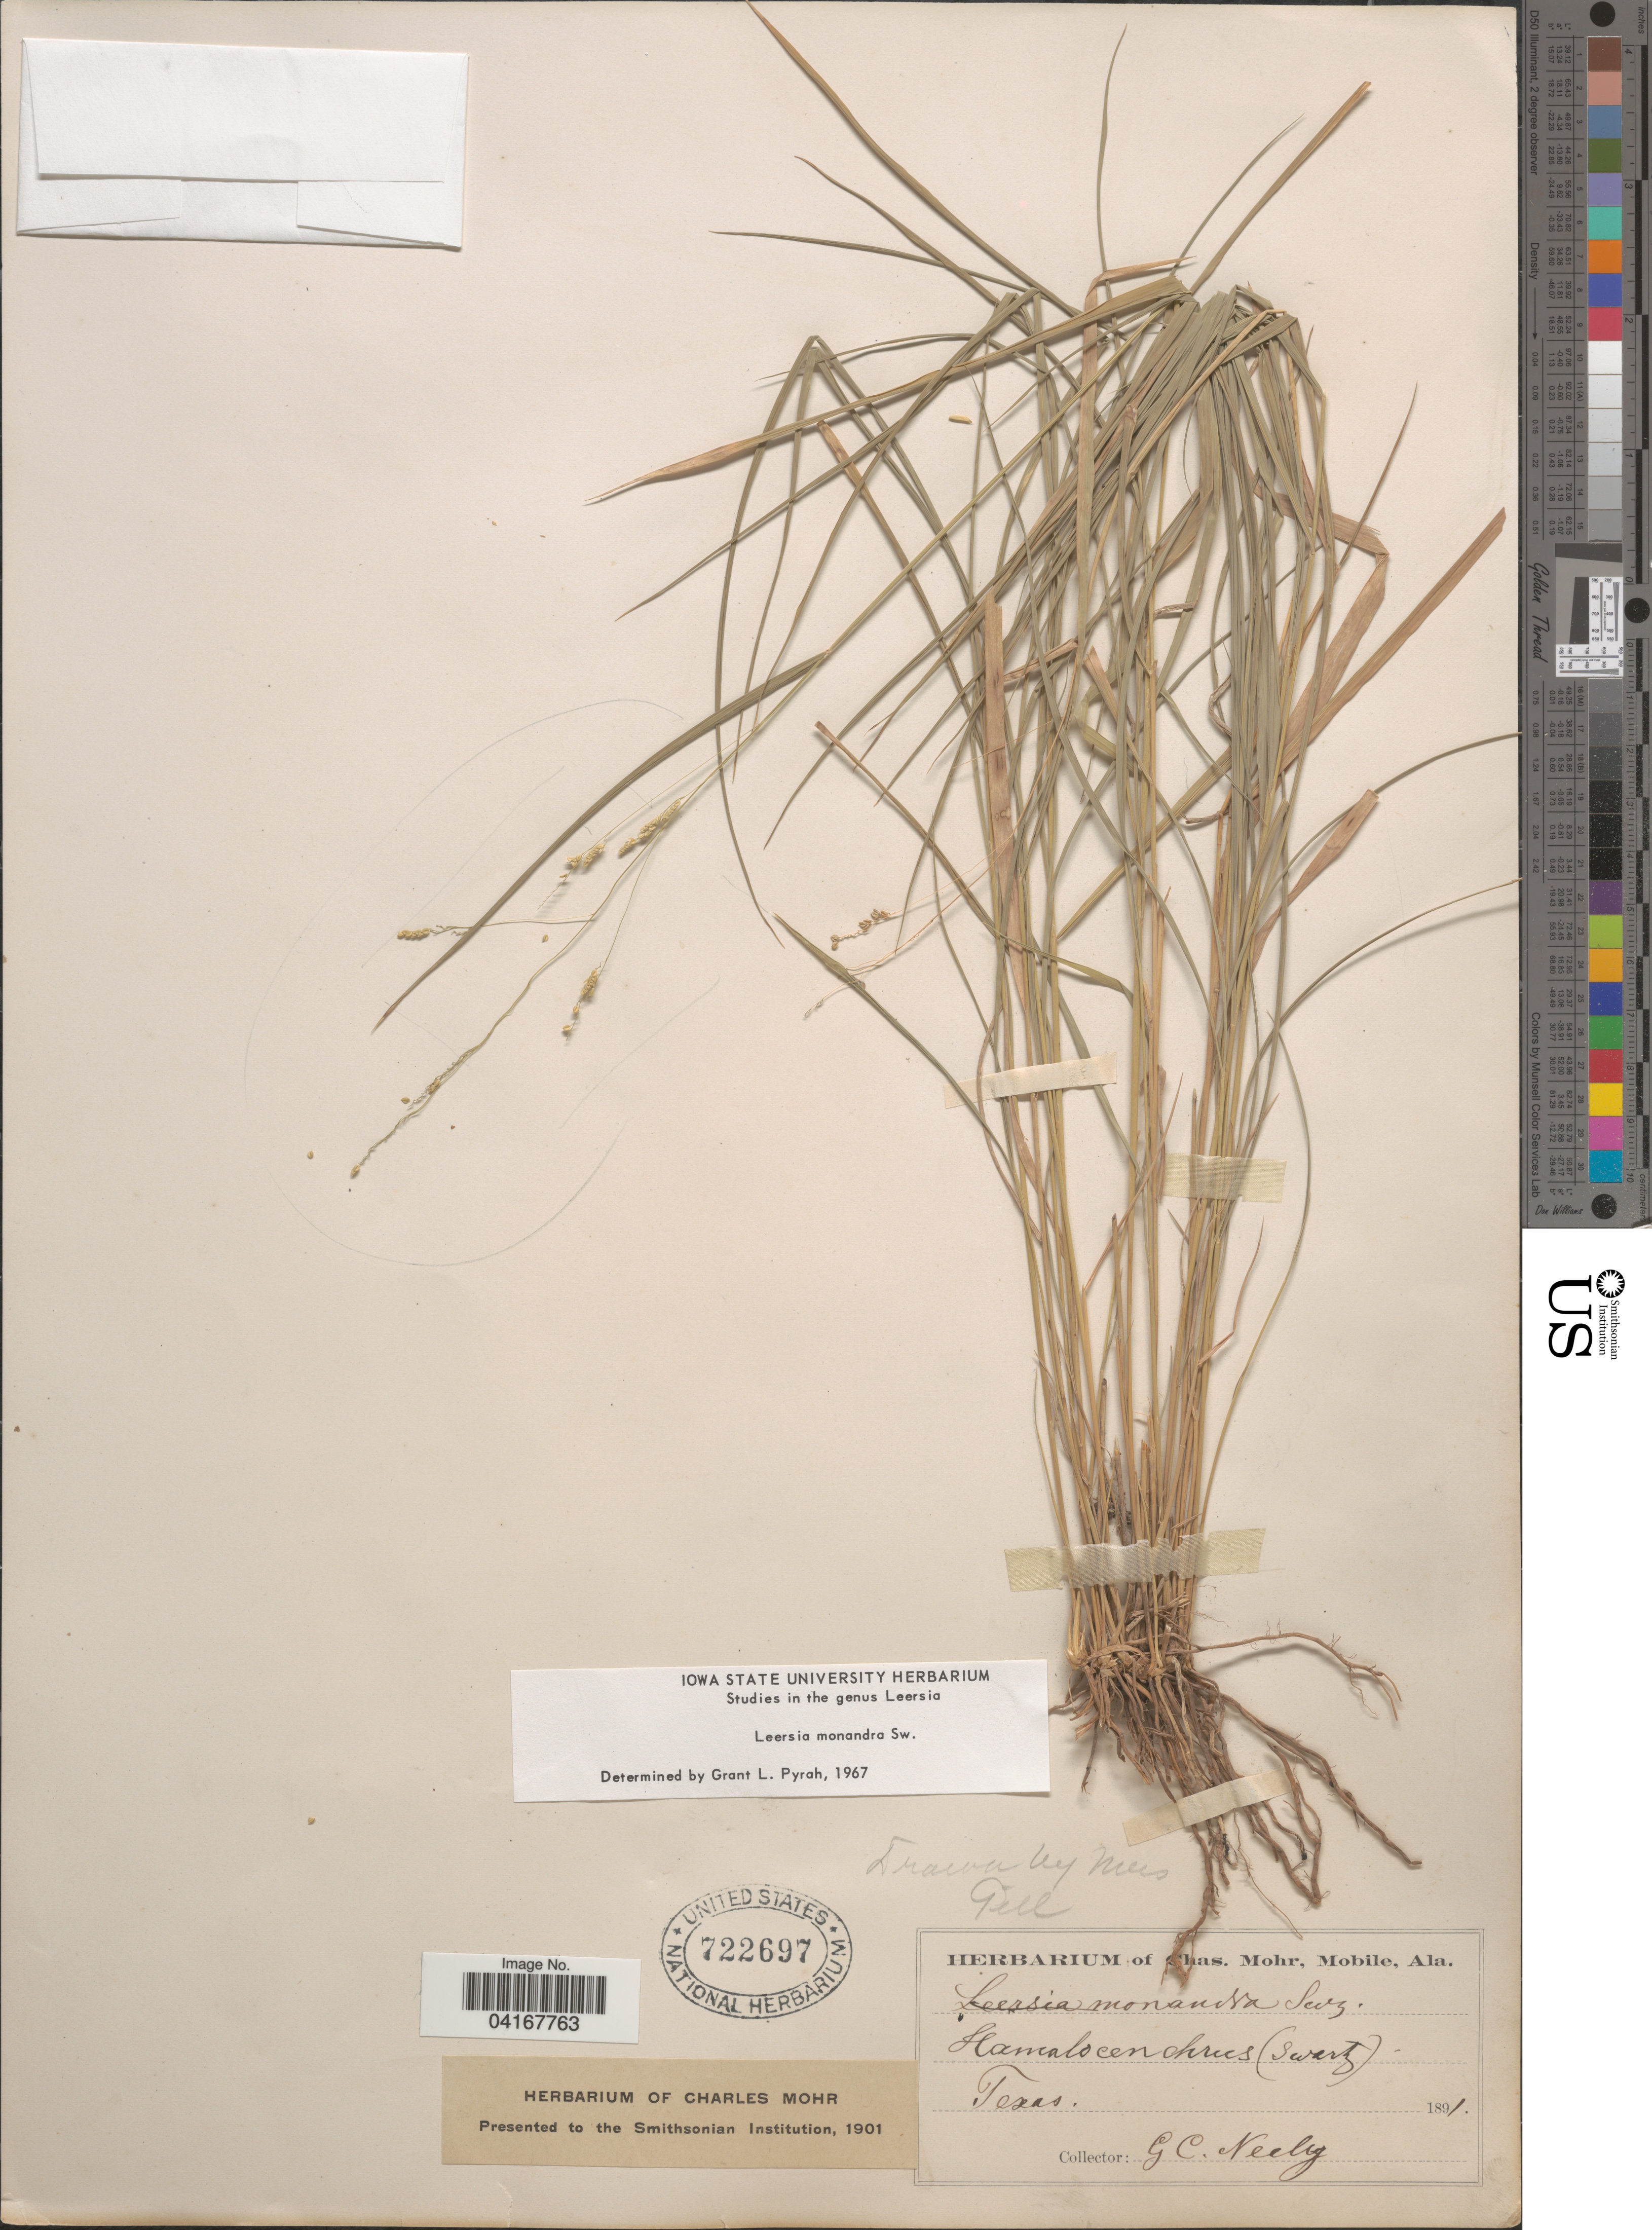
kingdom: Plantae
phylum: Tracheophyta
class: Liliopsida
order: Poales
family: Poaceae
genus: Leersia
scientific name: Leersia monandra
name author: Sw.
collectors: G. C. Nealley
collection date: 1891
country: United States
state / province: Texas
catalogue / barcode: US 722697